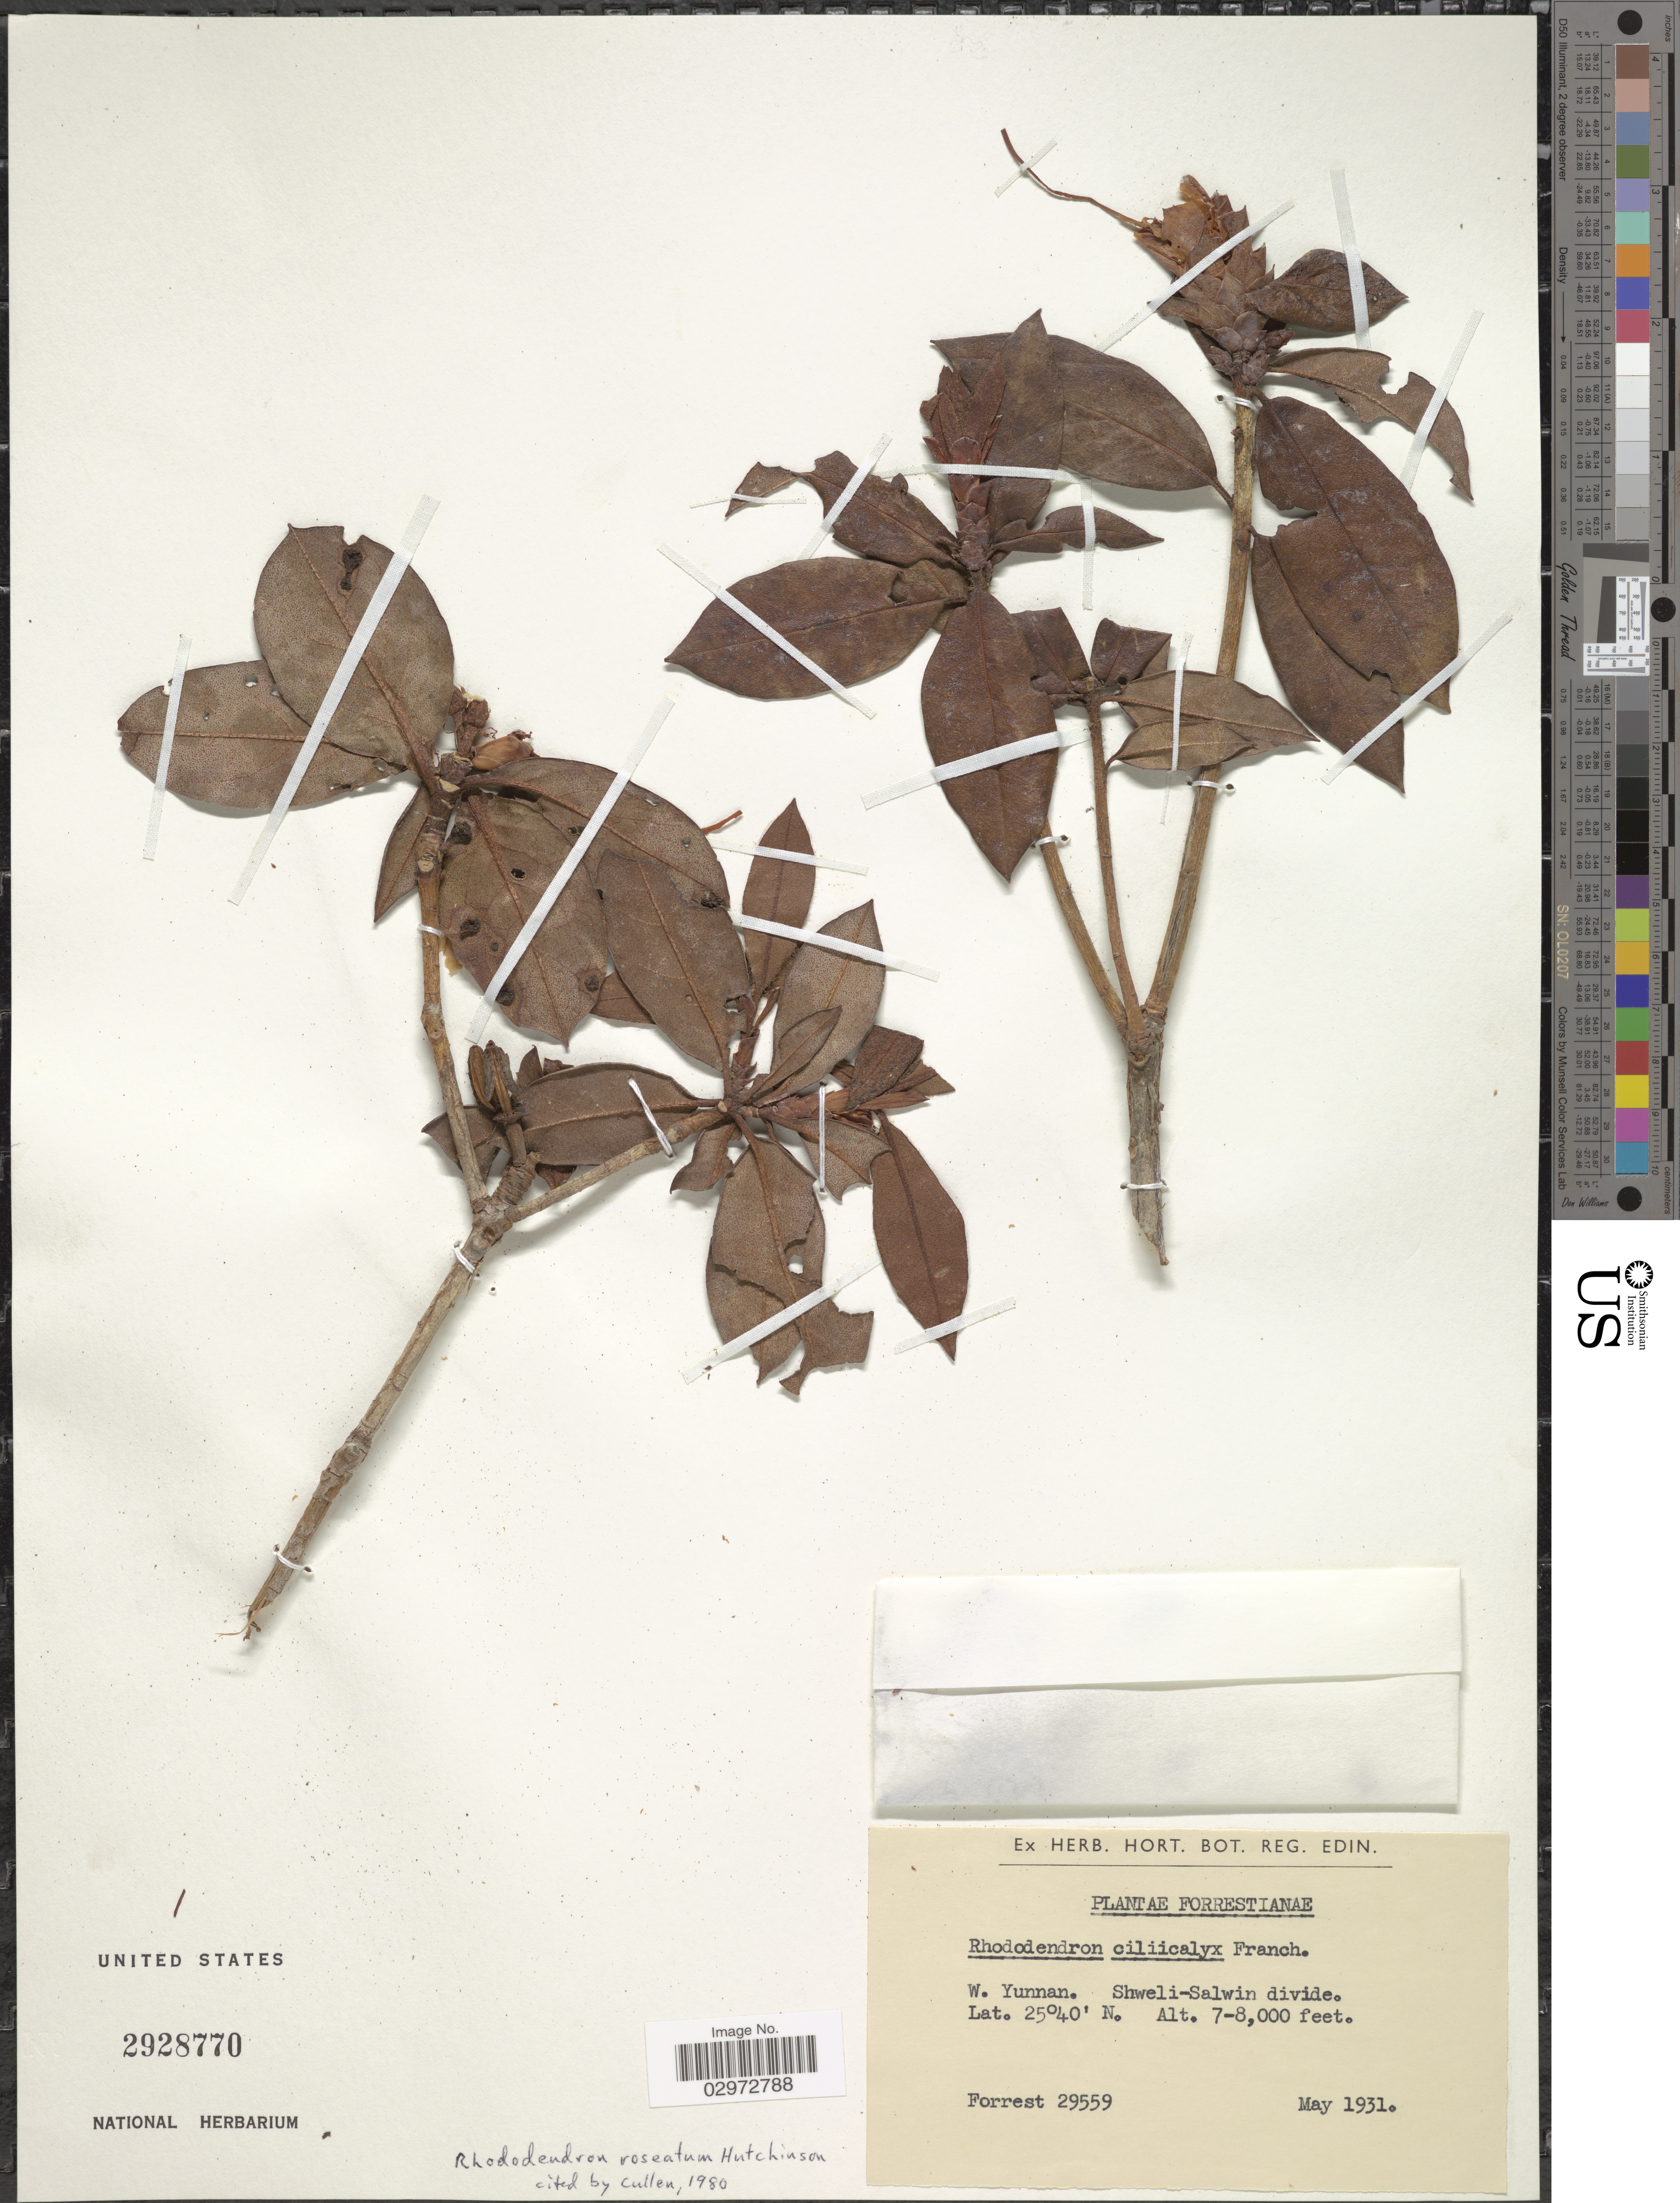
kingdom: Plantae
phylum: Tracheophyta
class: Magnoliopsida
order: Ericales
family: Ericaceae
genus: Rhododendron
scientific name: Rhododendron roseum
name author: (Loisel.) Rehder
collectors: -. Forrest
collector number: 29559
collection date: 1931-05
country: China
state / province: Yunnan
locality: W. Yunnan. Shweli-Salwin divide.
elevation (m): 2134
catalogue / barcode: US 2928770